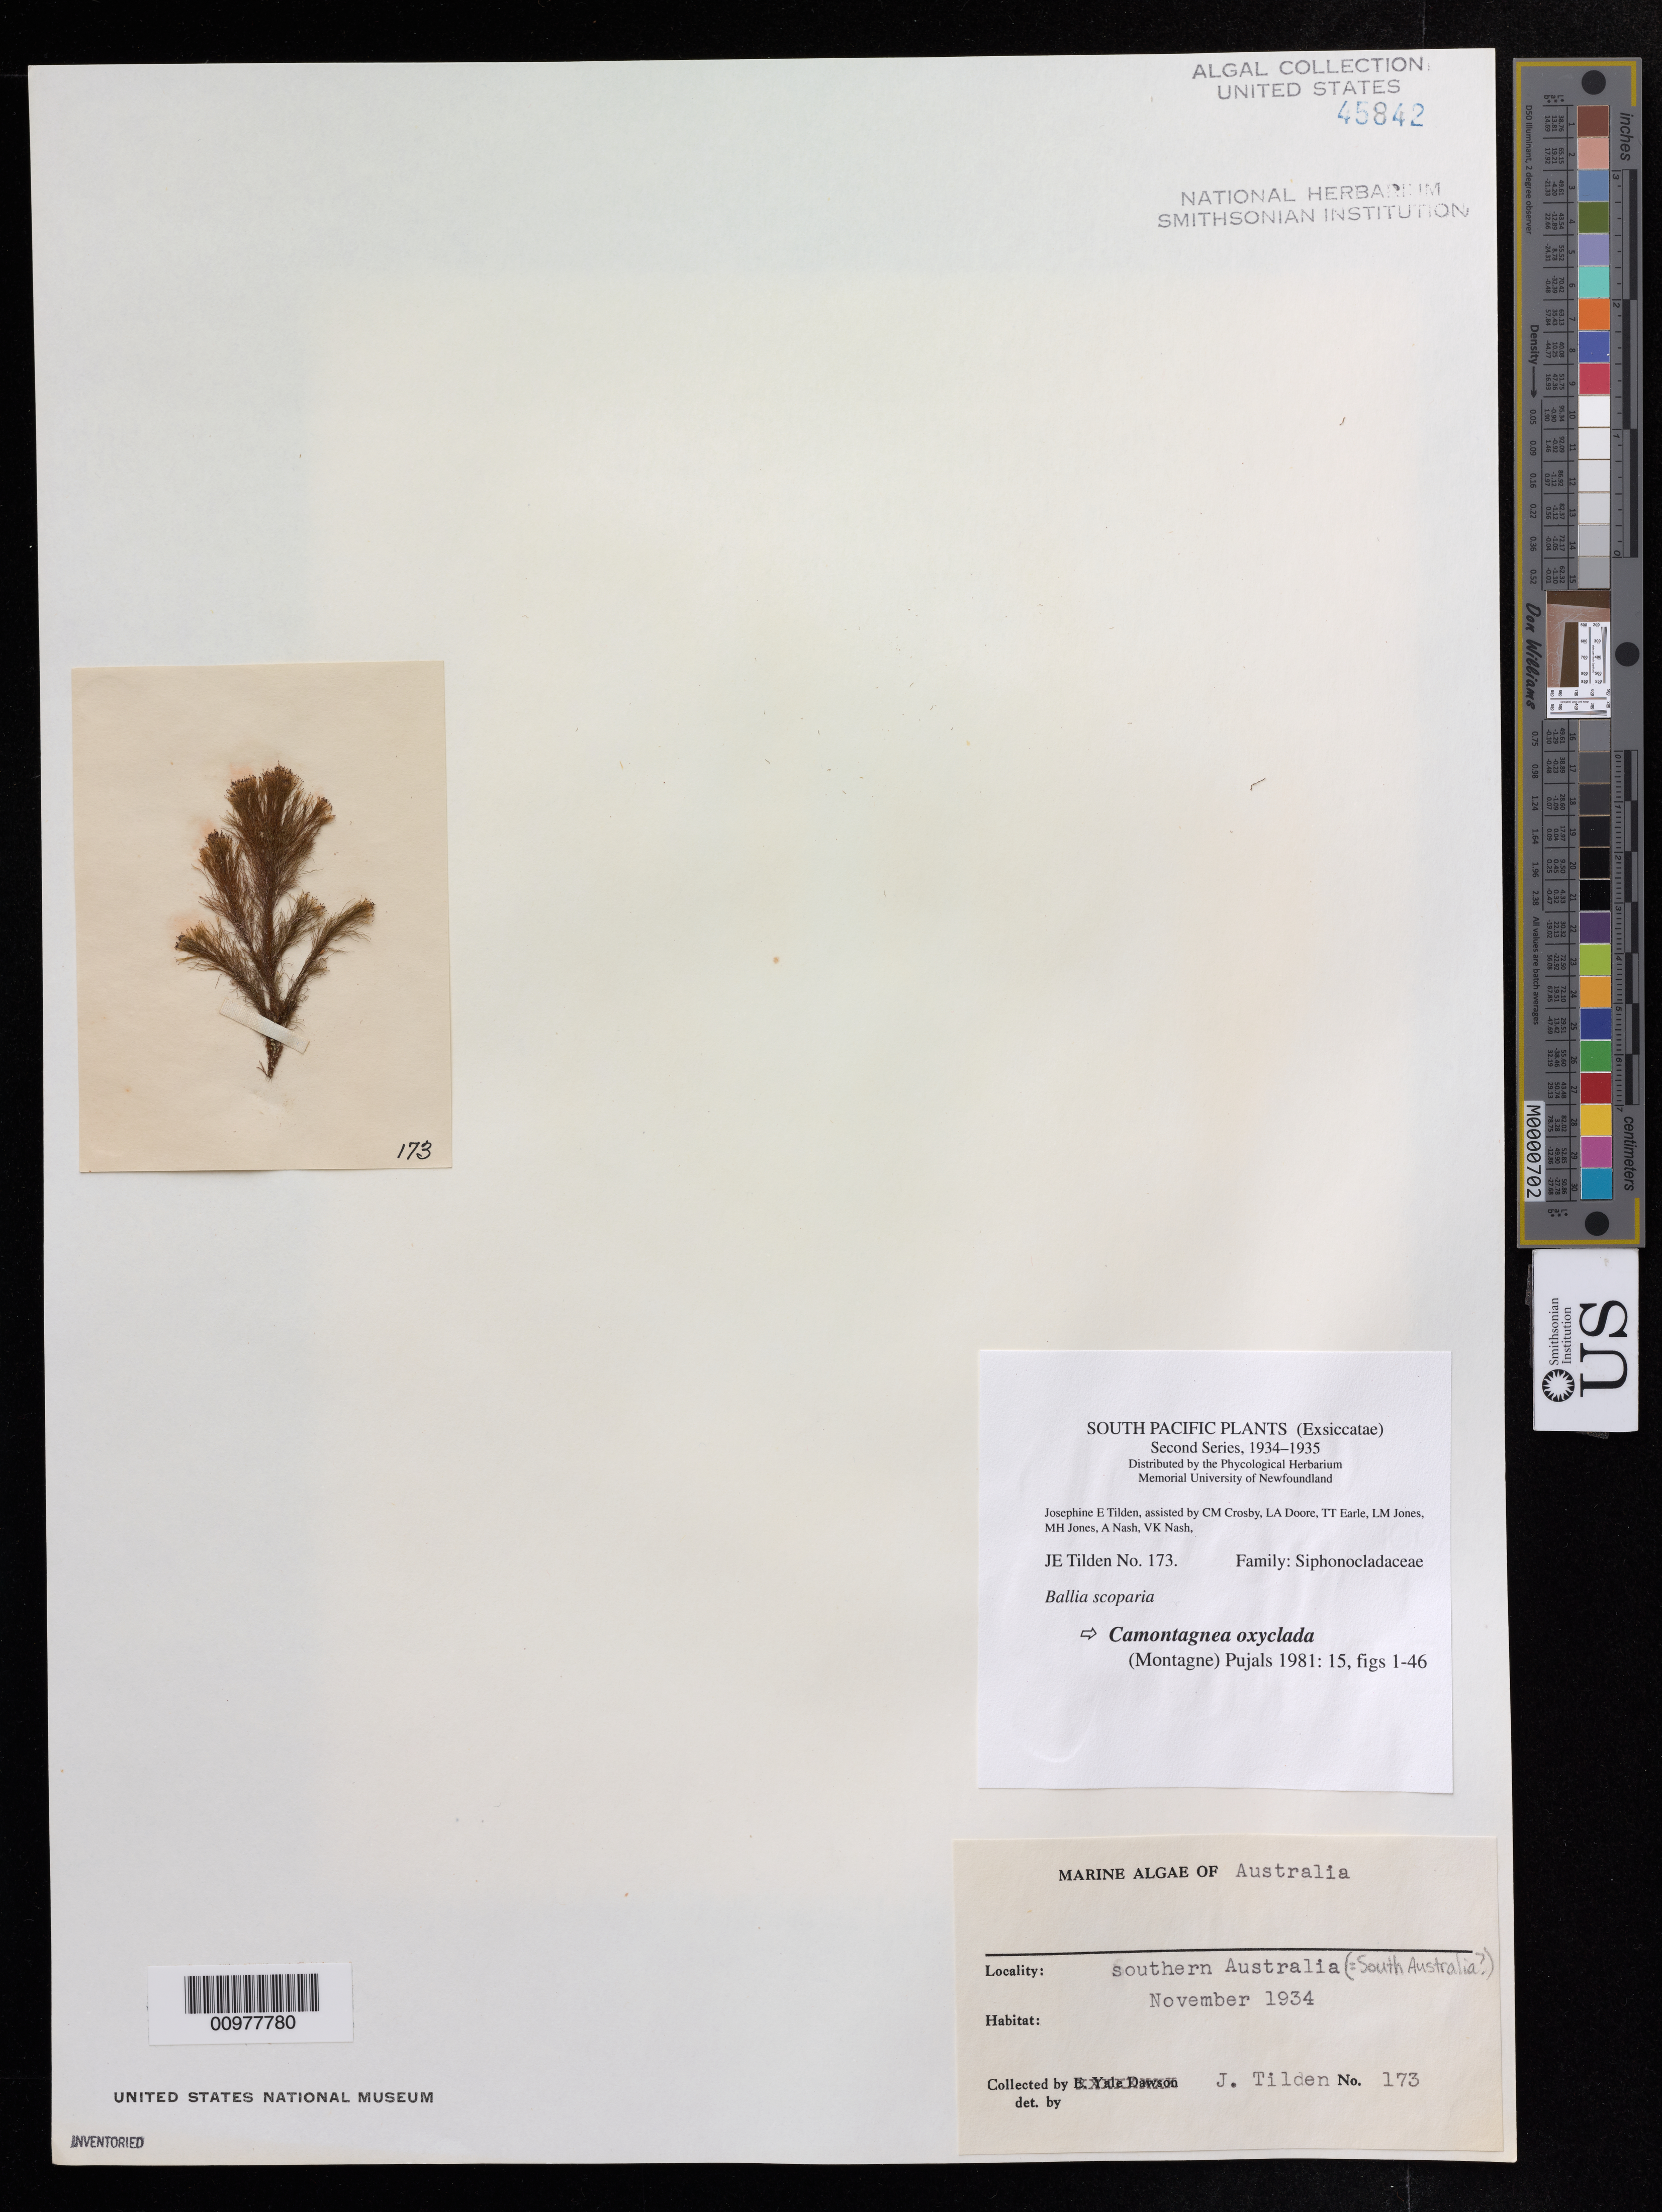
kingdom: Plantae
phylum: Rhodophyta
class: Florideophyceae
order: Palmariales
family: Rhodothamniellaceae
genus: Camontagnea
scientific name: Camontagnea oxyclada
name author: (Mont.) Pujals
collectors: J. E. Tilden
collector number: JET 173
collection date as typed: Nov 1934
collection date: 1934-11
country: Australia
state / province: South Australia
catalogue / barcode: US 45842